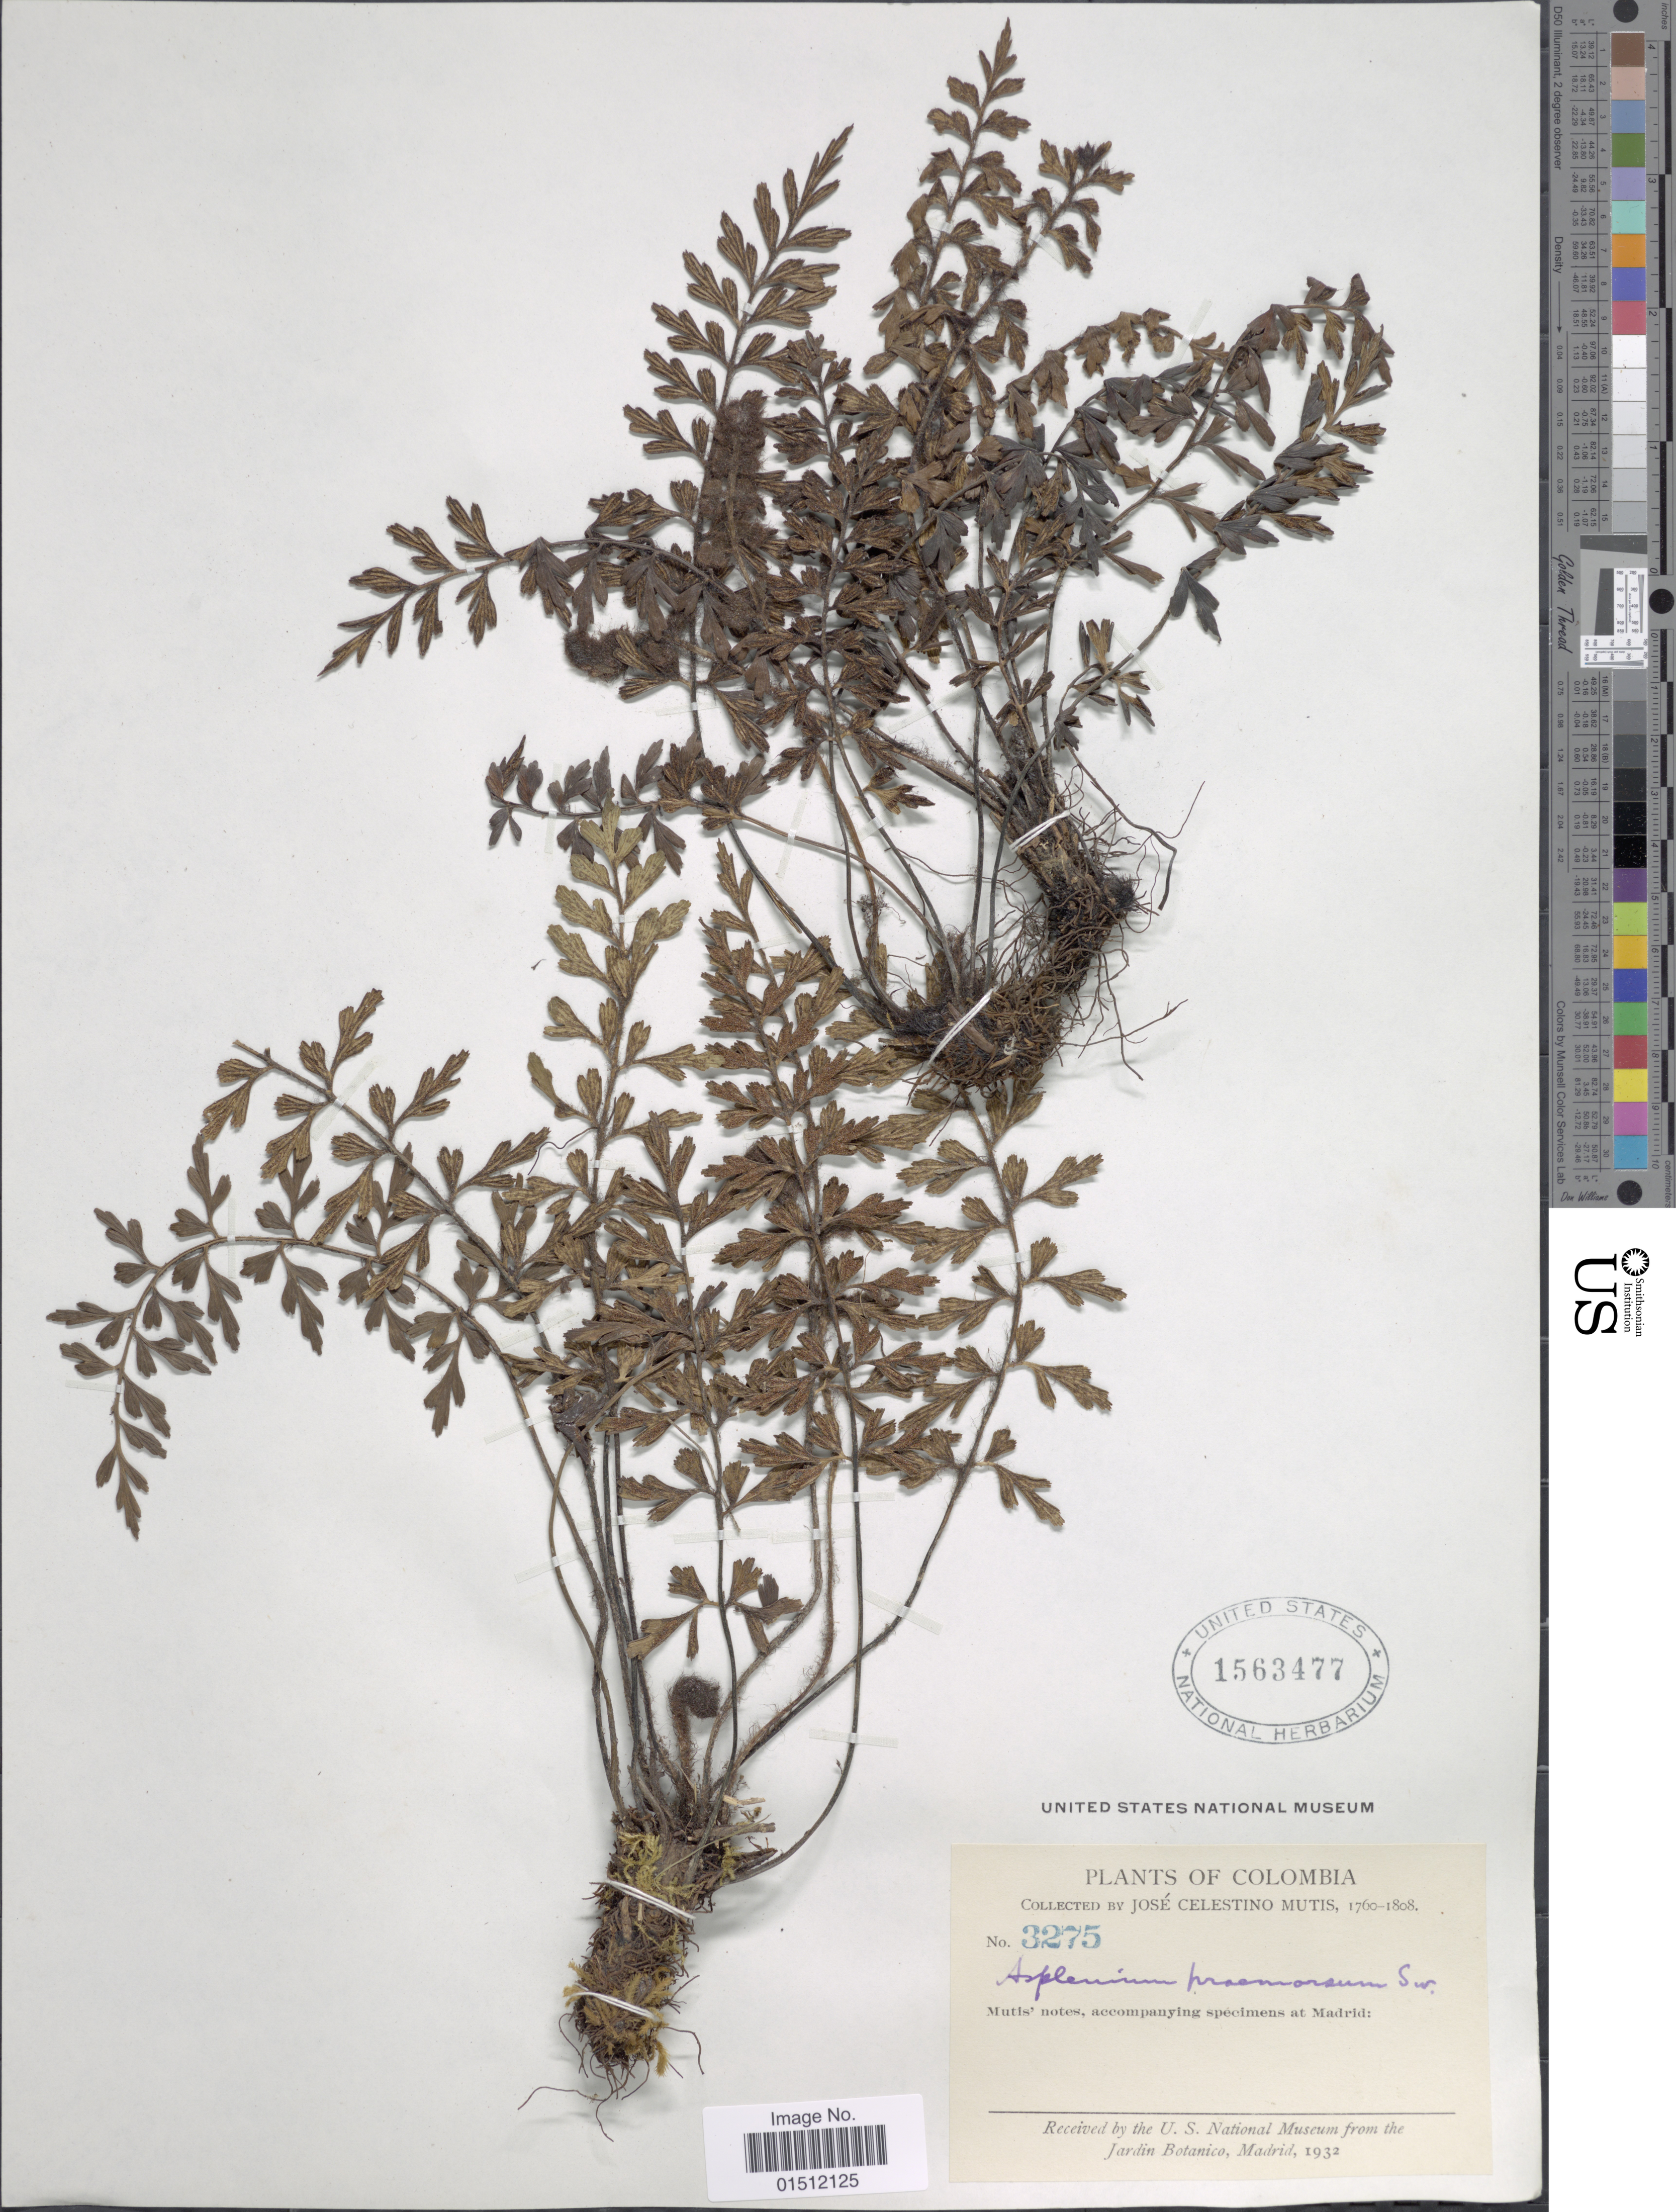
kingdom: Plantae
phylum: Tracheophyta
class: Polypodiopsida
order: Polypodiales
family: Aspleniaceae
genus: Asplenium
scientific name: Asplenium praemorsum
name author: Sw.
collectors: J. C. B. Mutis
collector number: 3275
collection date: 1760/1808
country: Colombia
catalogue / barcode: US 1563477